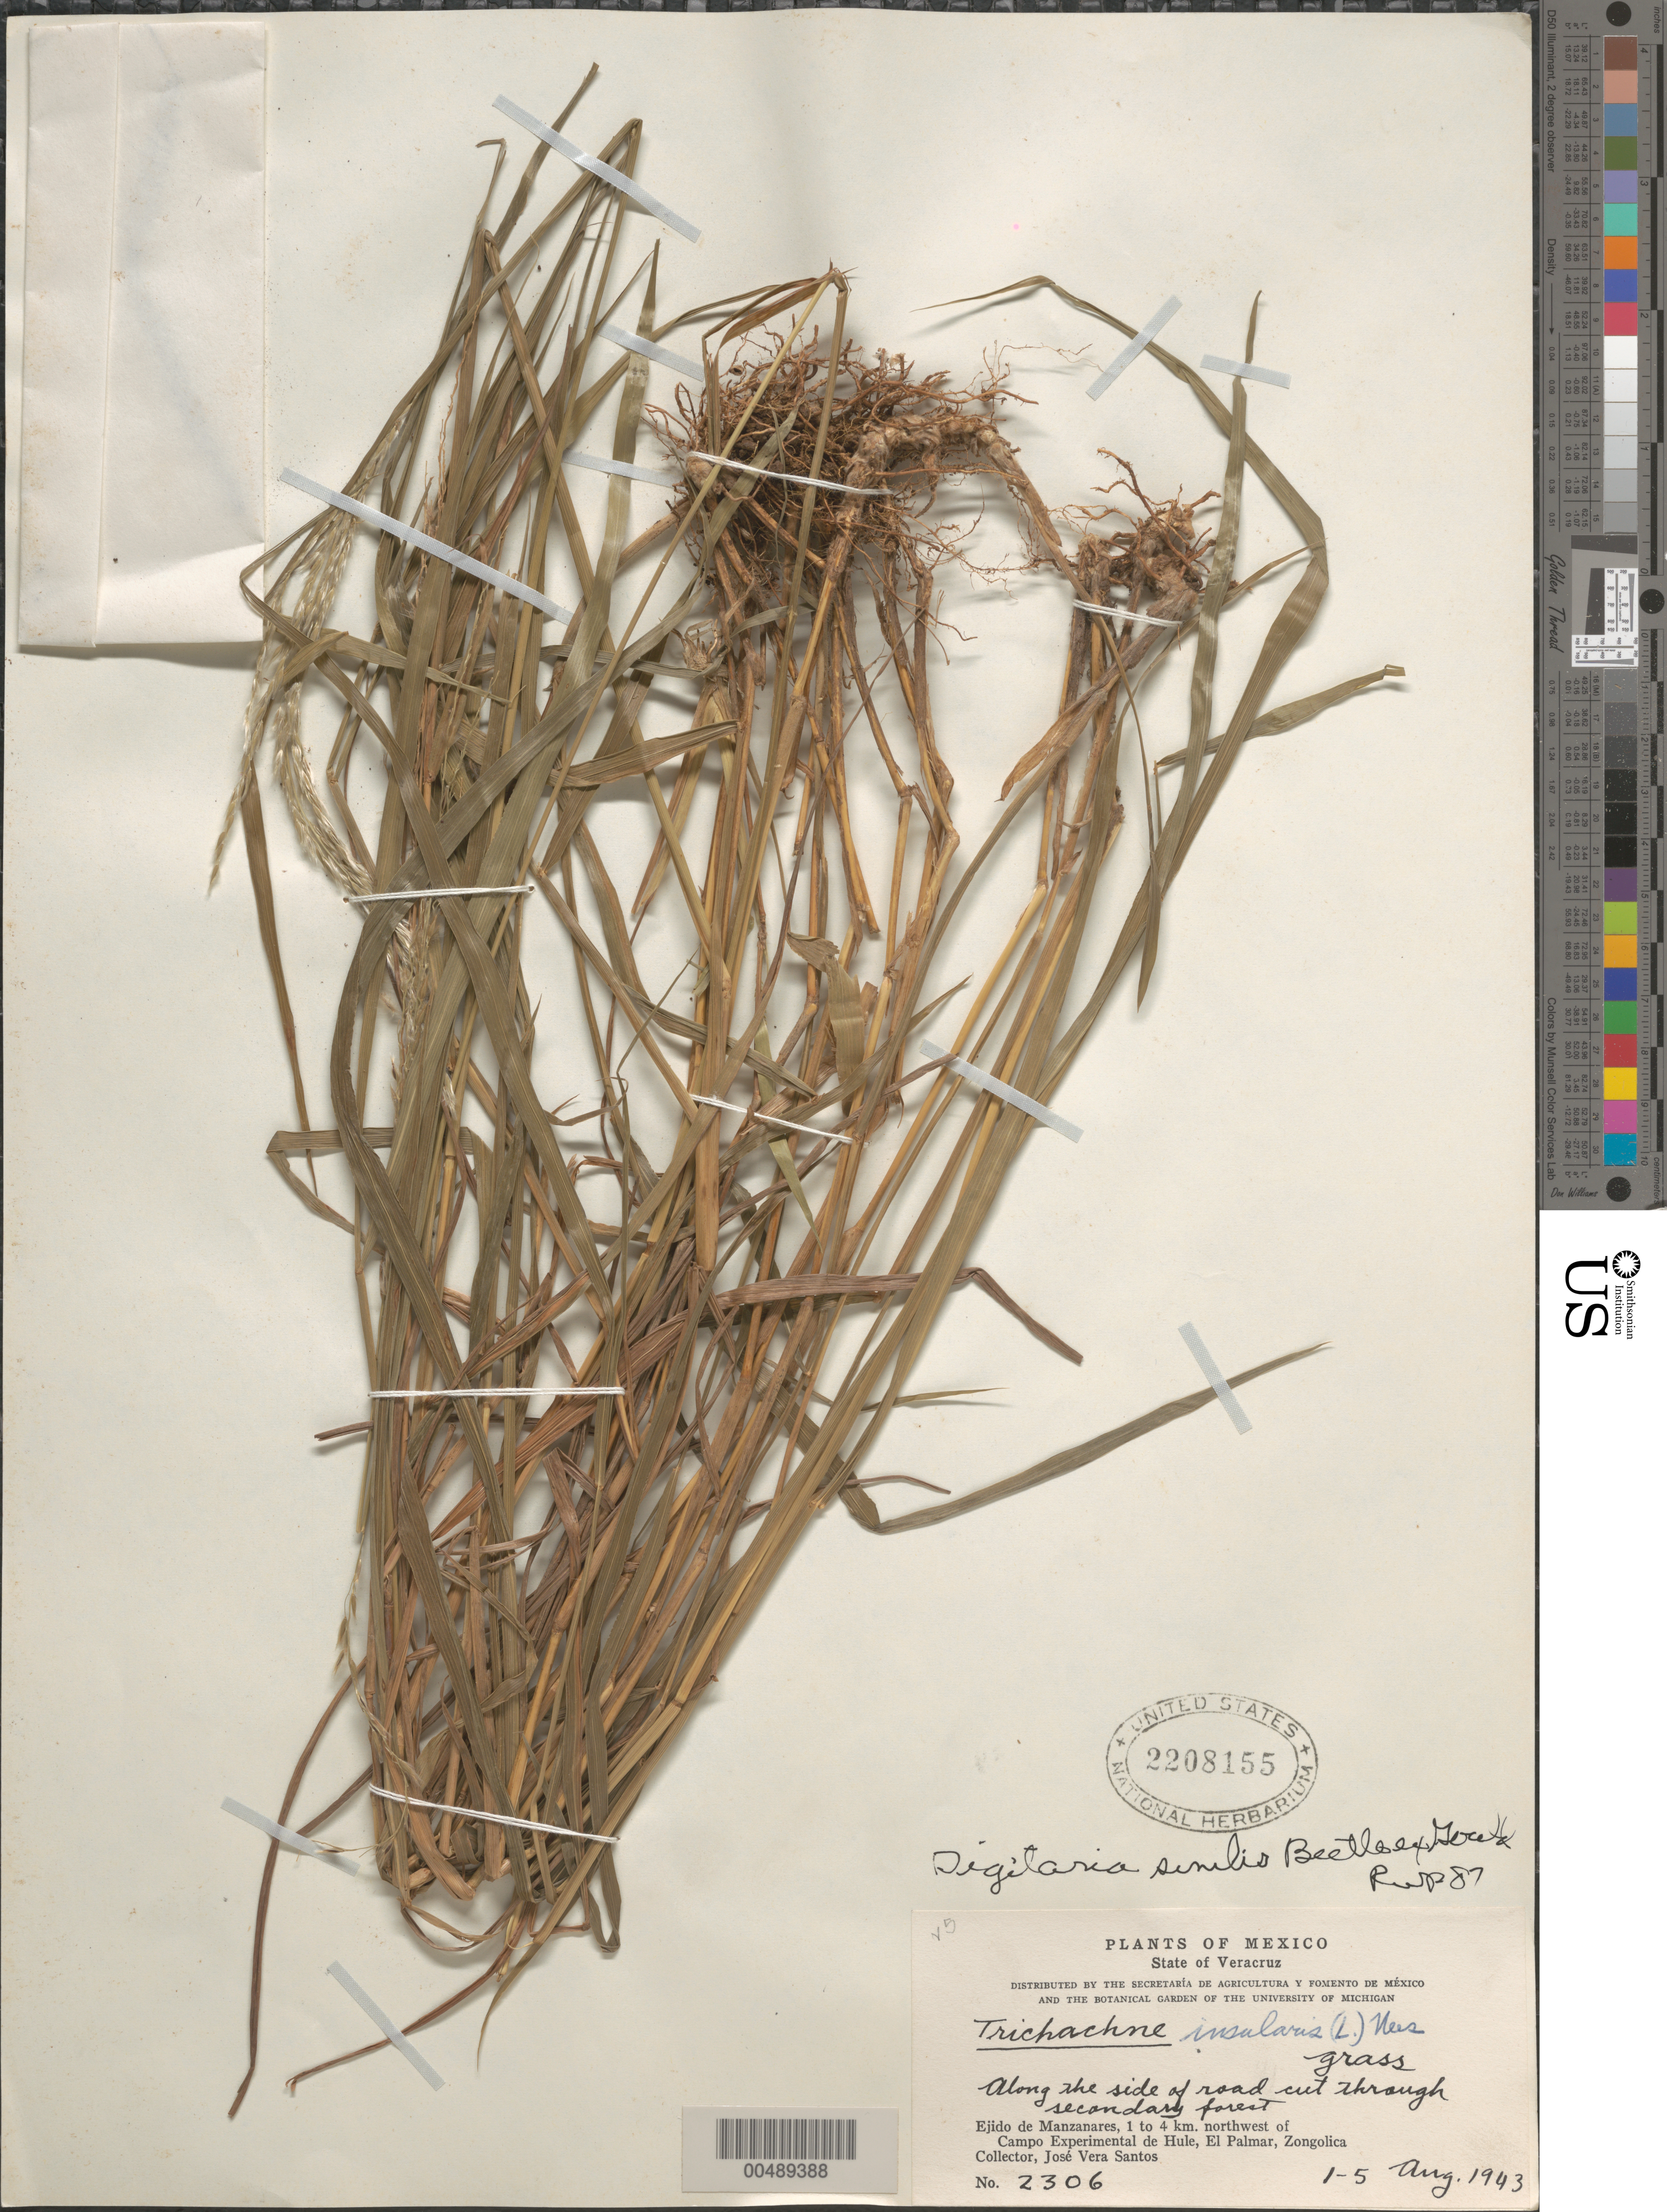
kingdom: Plantae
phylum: Tracheophyta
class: Liliopsida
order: Poales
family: Poaceae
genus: Digitaria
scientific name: Digitaria similis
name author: Beetle ex Gould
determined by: Pohl, R. W.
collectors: J. V. Santos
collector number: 2306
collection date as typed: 1 Aug 1943 to 5 Aug 1943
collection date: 1943-08-01/1943-08-05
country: Mexico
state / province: Veracruz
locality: Ejido de Manzanares, 1 to 4 km NW of Campo Experimental de Hule, El Palmar, Zongolica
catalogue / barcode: US 2208155